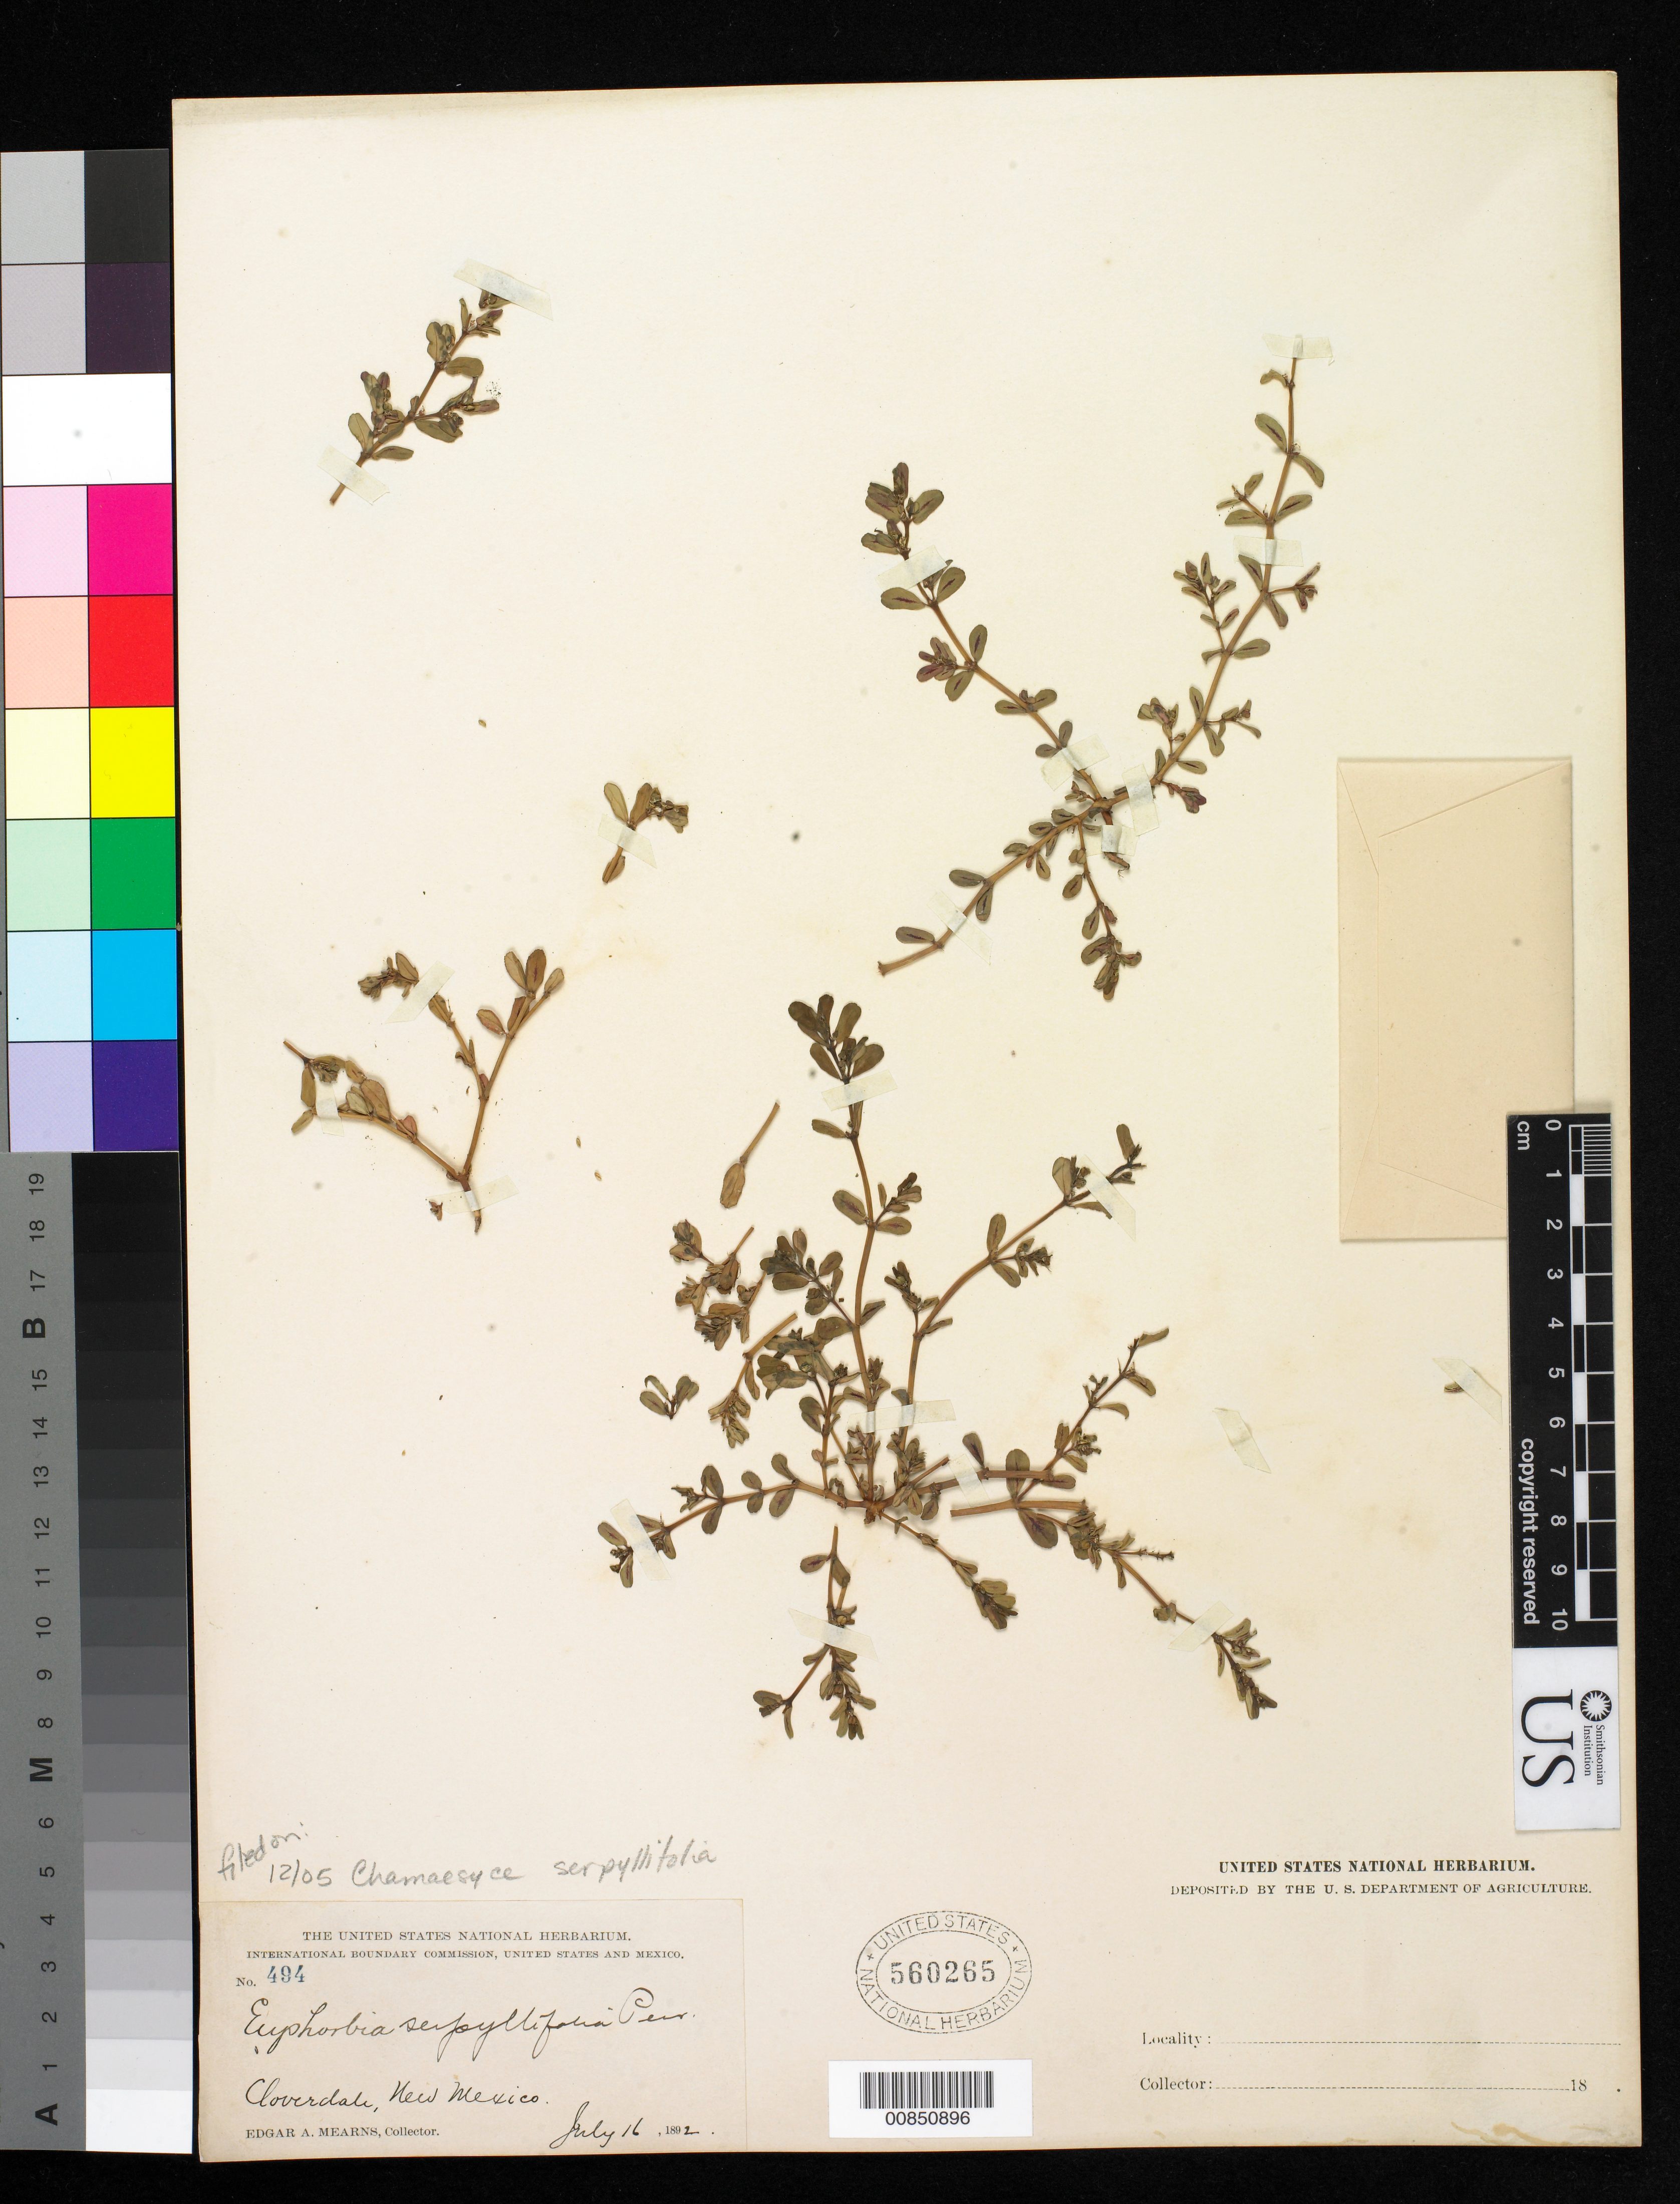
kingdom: Plantae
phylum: Tracheophyta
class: Magnoliopsida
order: Malpighiales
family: Euphorbiaceae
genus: Euphorbia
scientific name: Euphorbia serpillifolia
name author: Pers.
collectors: E. A. Mearns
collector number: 494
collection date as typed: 16 Jul 1892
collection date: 1892-07-16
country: United States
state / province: New Mexico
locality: Cloverdale, New Mexico.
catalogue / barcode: US 560265